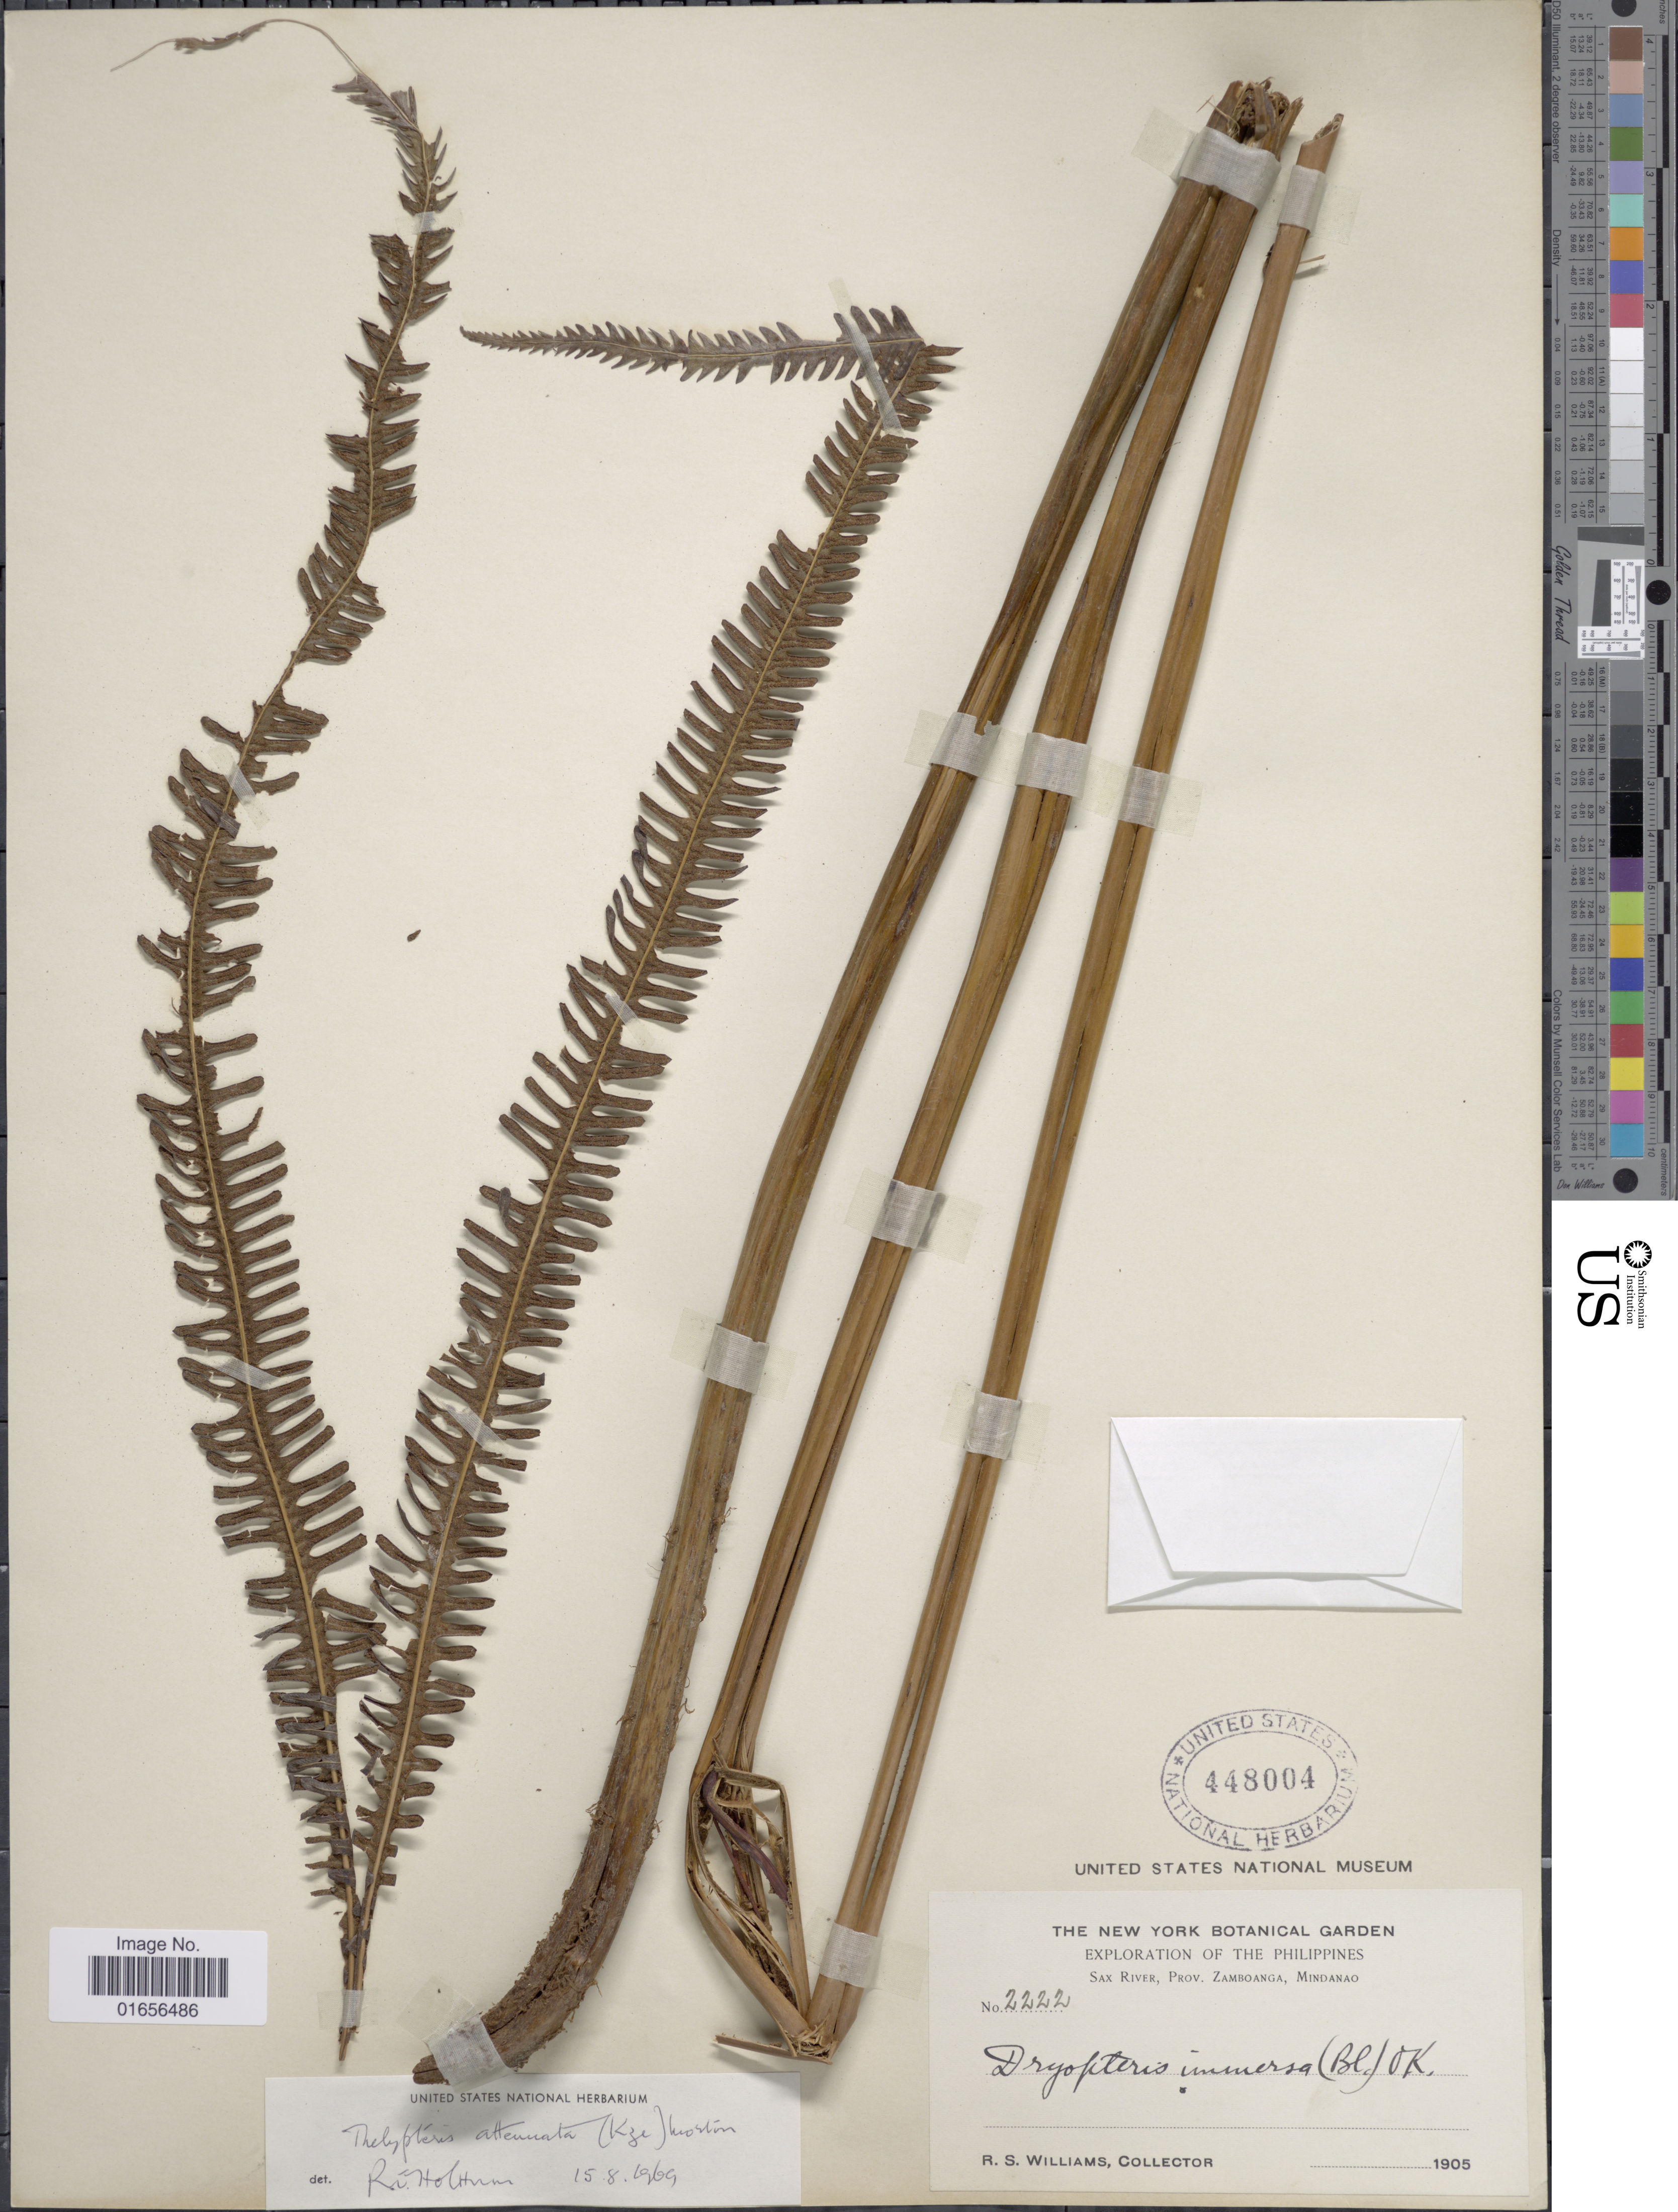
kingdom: Plantae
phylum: Tracheophyta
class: Polypodiopsida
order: Polypodiales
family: Thelypteridaceae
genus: Amphineuron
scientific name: Amphineuron attenuatum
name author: (Kunze) Holttum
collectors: R. S. Williams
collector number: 2222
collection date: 1905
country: Philippines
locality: The Philippines, Sax River, Prov. Zamboanga, Mindanao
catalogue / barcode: US 448004